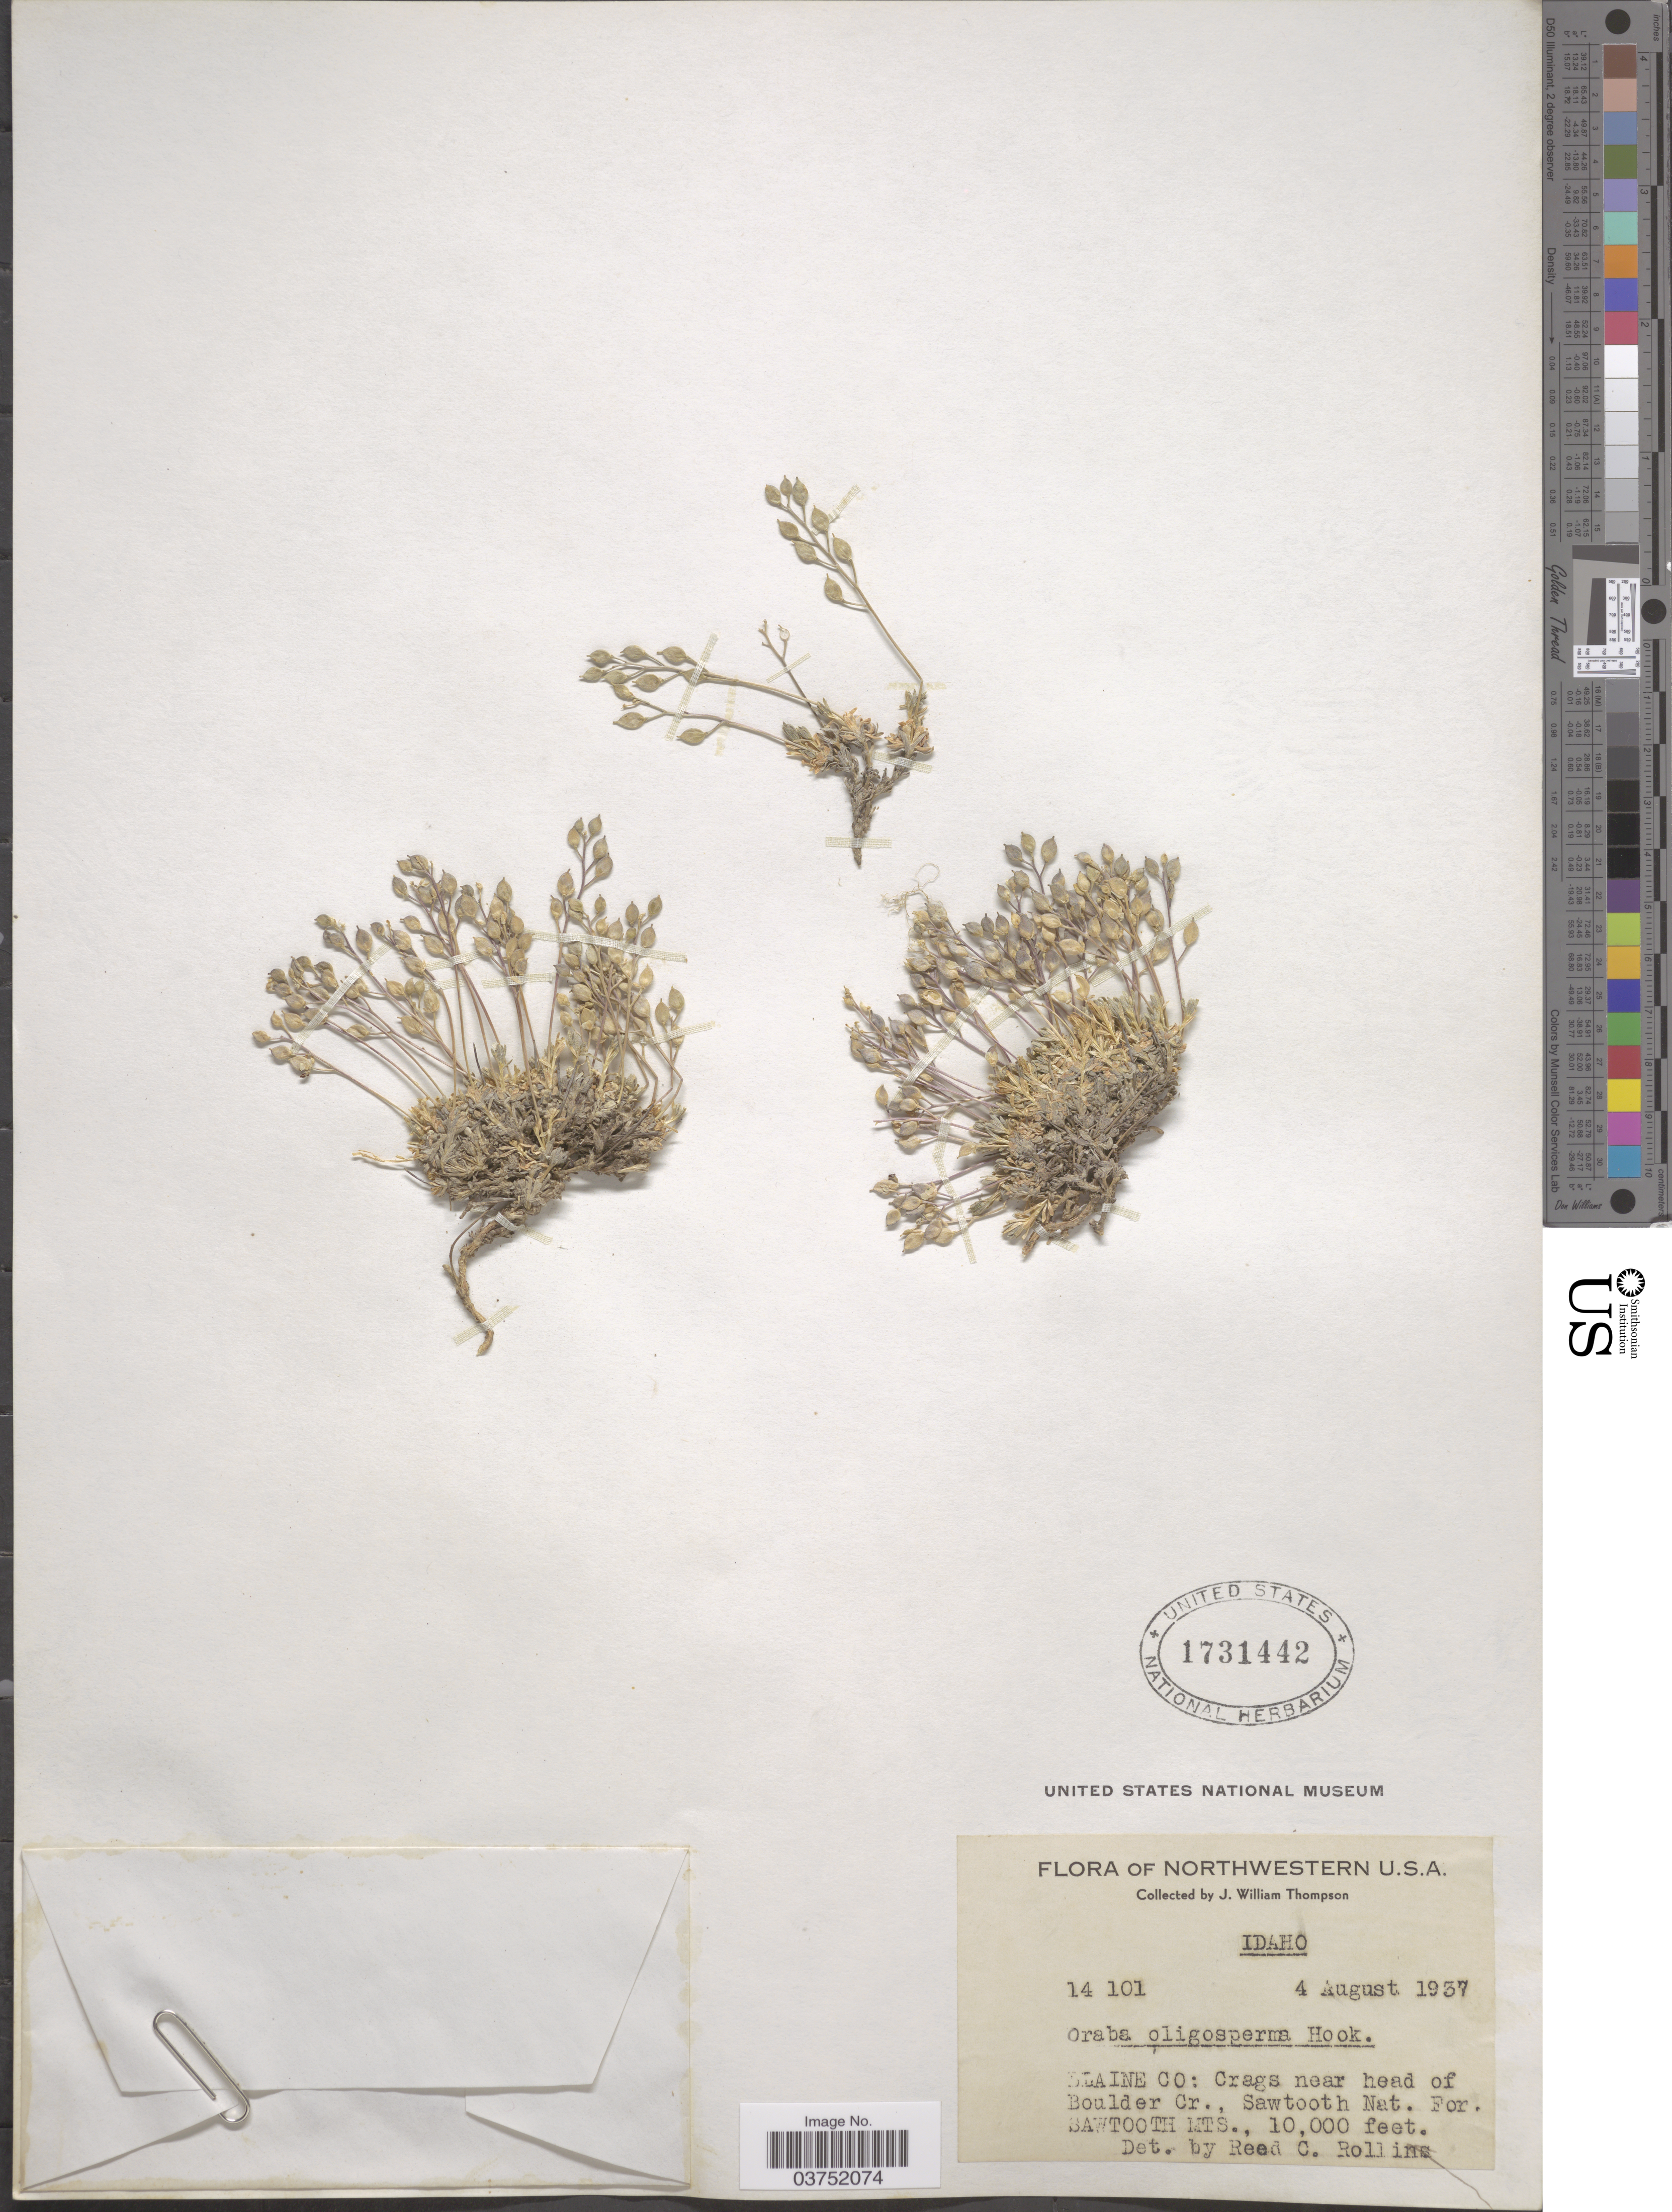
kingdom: Plantae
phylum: Tracheophyta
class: Magnoliopsida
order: Brassicales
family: Brassicaceae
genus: Draba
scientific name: Draba oligosperma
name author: Hook.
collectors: J. W. Thompson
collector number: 14101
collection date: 1937-08-04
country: United States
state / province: Idaho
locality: Northwestern U.S.A. Blaine Co: Crags near head of Boulder Cr., Sawtooth Nat. For. Sawtooth Mts.,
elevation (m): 3048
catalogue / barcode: US 1731442